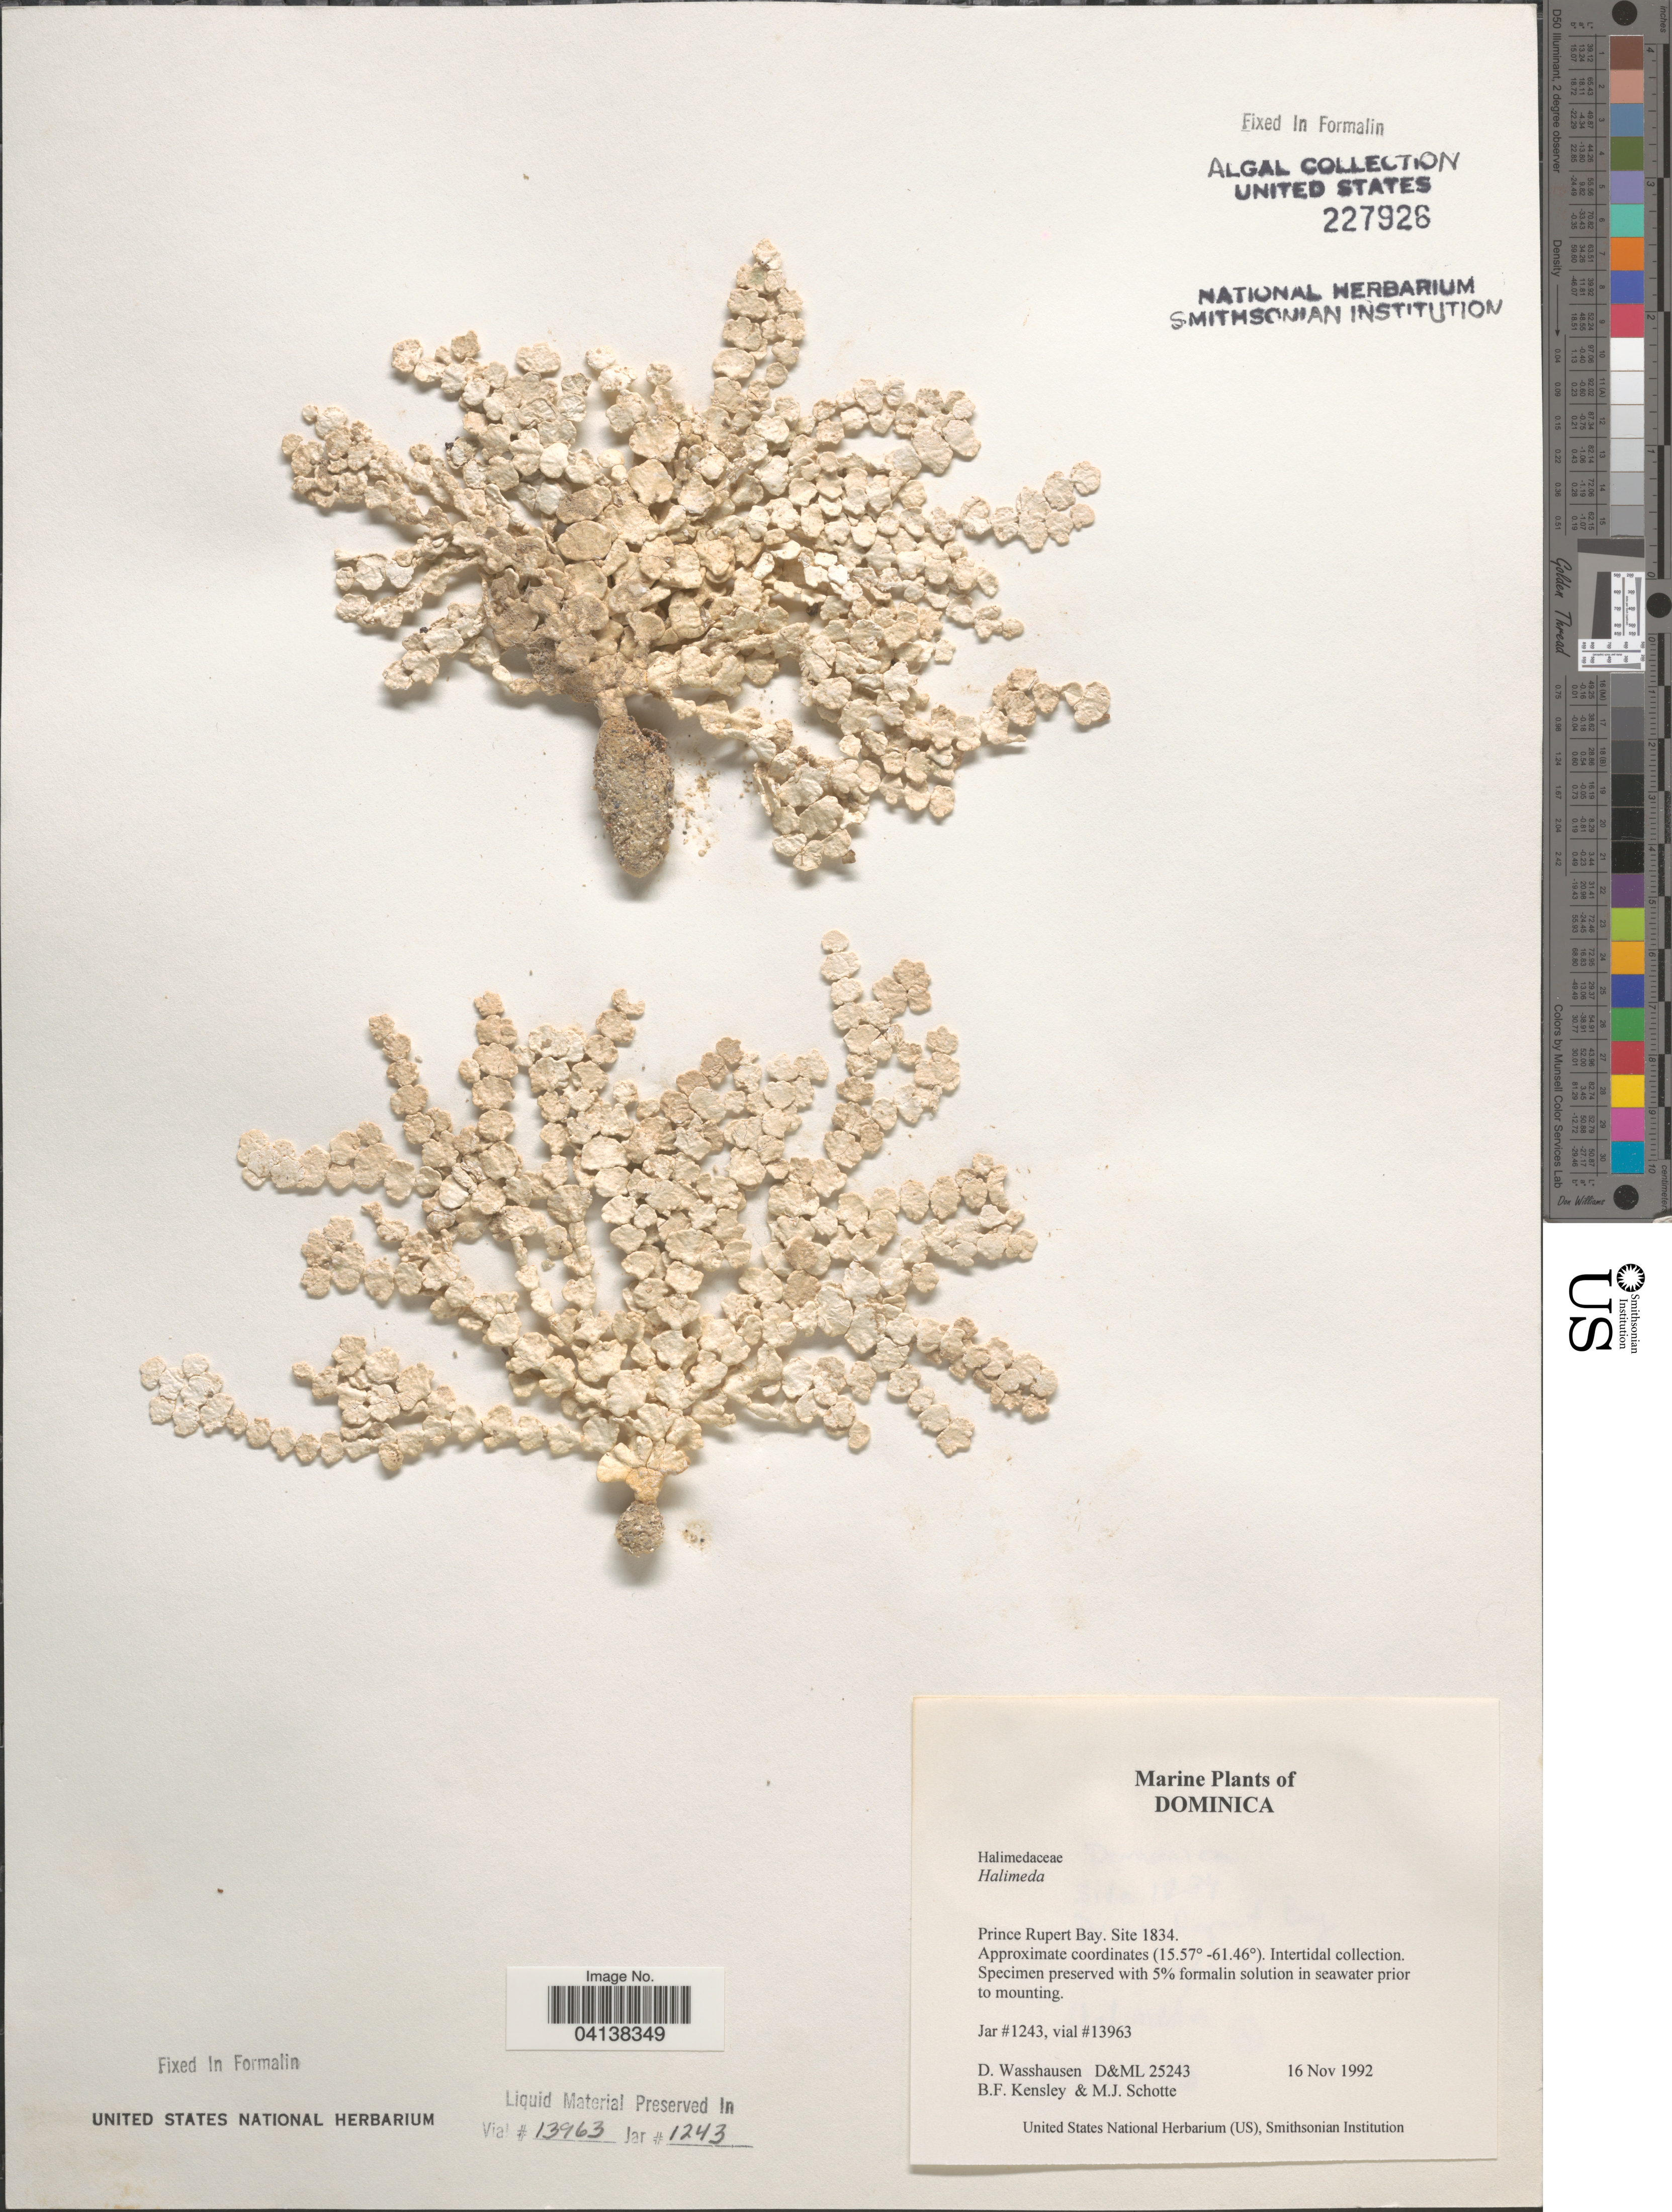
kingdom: Plantae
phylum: Chlorophyta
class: Ulvophyceae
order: Bryopsidales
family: Halimedaceae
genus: Halimeda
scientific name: Halimeda sp.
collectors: D. C. Wasshausen, B. Kensley & M. Schotte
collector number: D&ML 25243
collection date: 1992-11-16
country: Dominica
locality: Prince Rupert Bay. Site 1834.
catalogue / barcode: US 227926